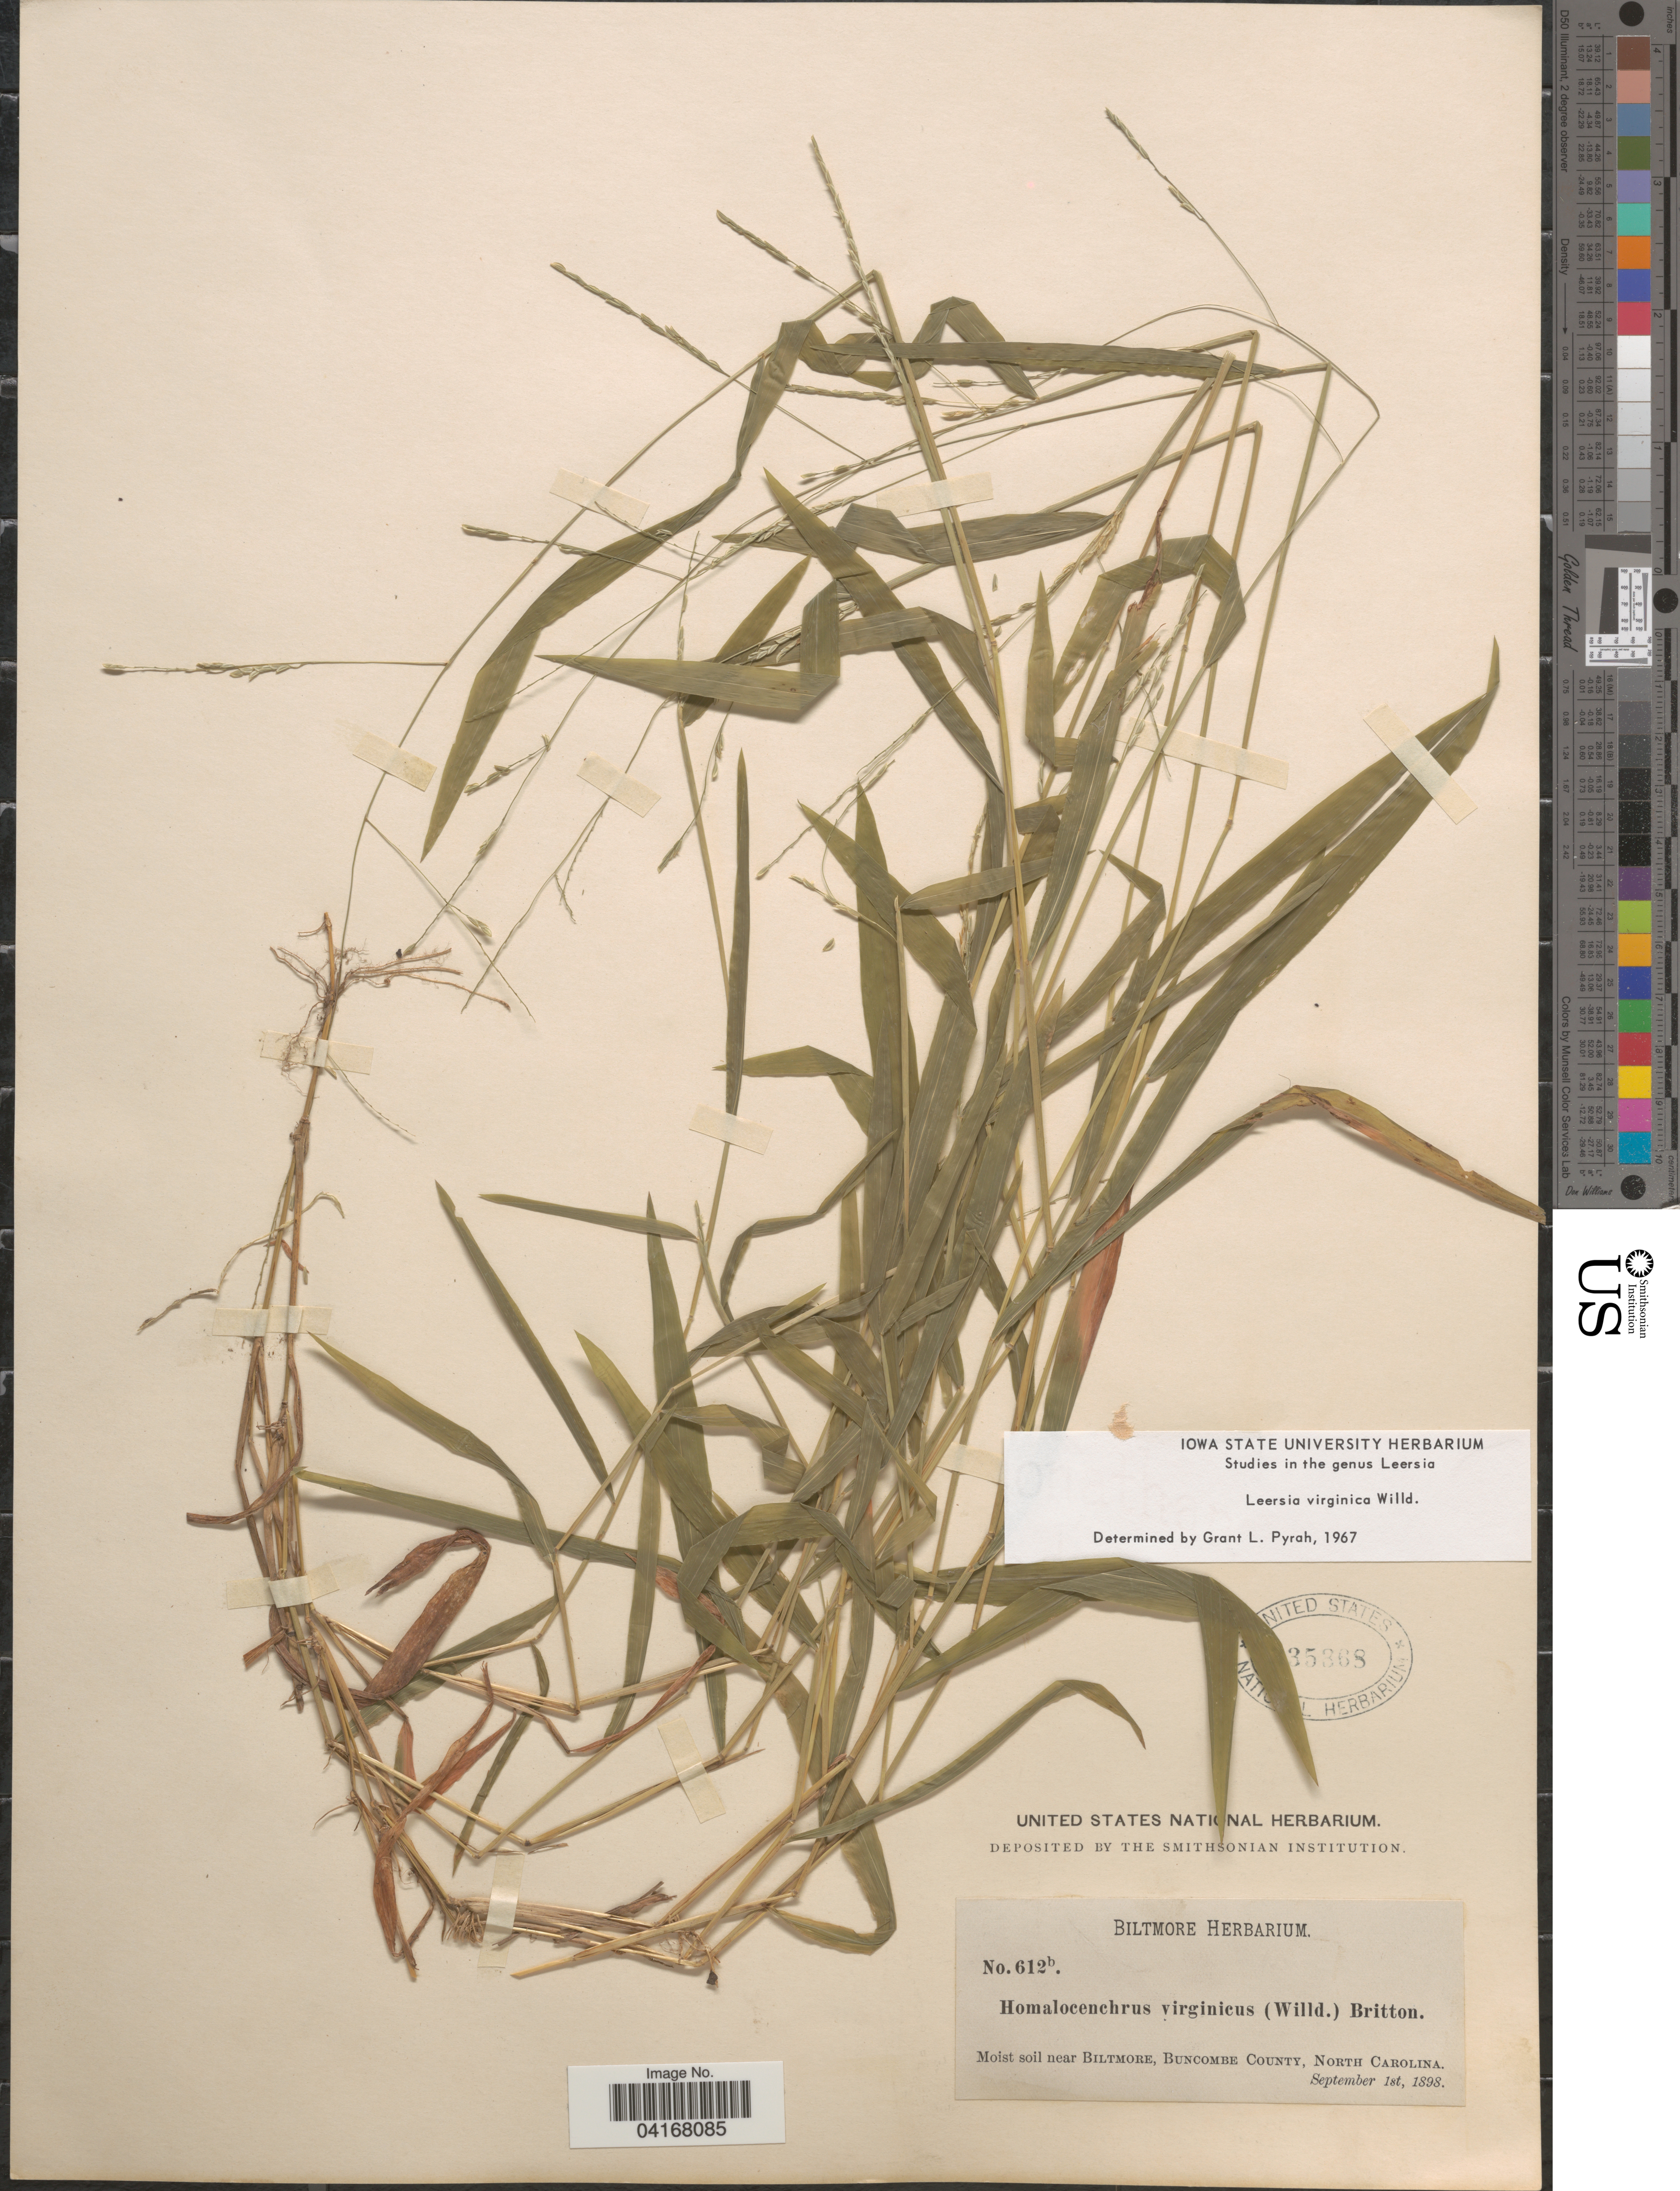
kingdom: Plantae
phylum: Tracheophyta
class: Liliopsida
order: Poales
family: Poaceae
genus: Leersia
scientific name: Leersia virginica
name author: Willd.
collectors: ex herb. Biltmore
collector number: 612b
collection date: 1898-09-01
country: United States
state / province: North Carolina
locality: Moist soil near Biltmore, Buncombe County.